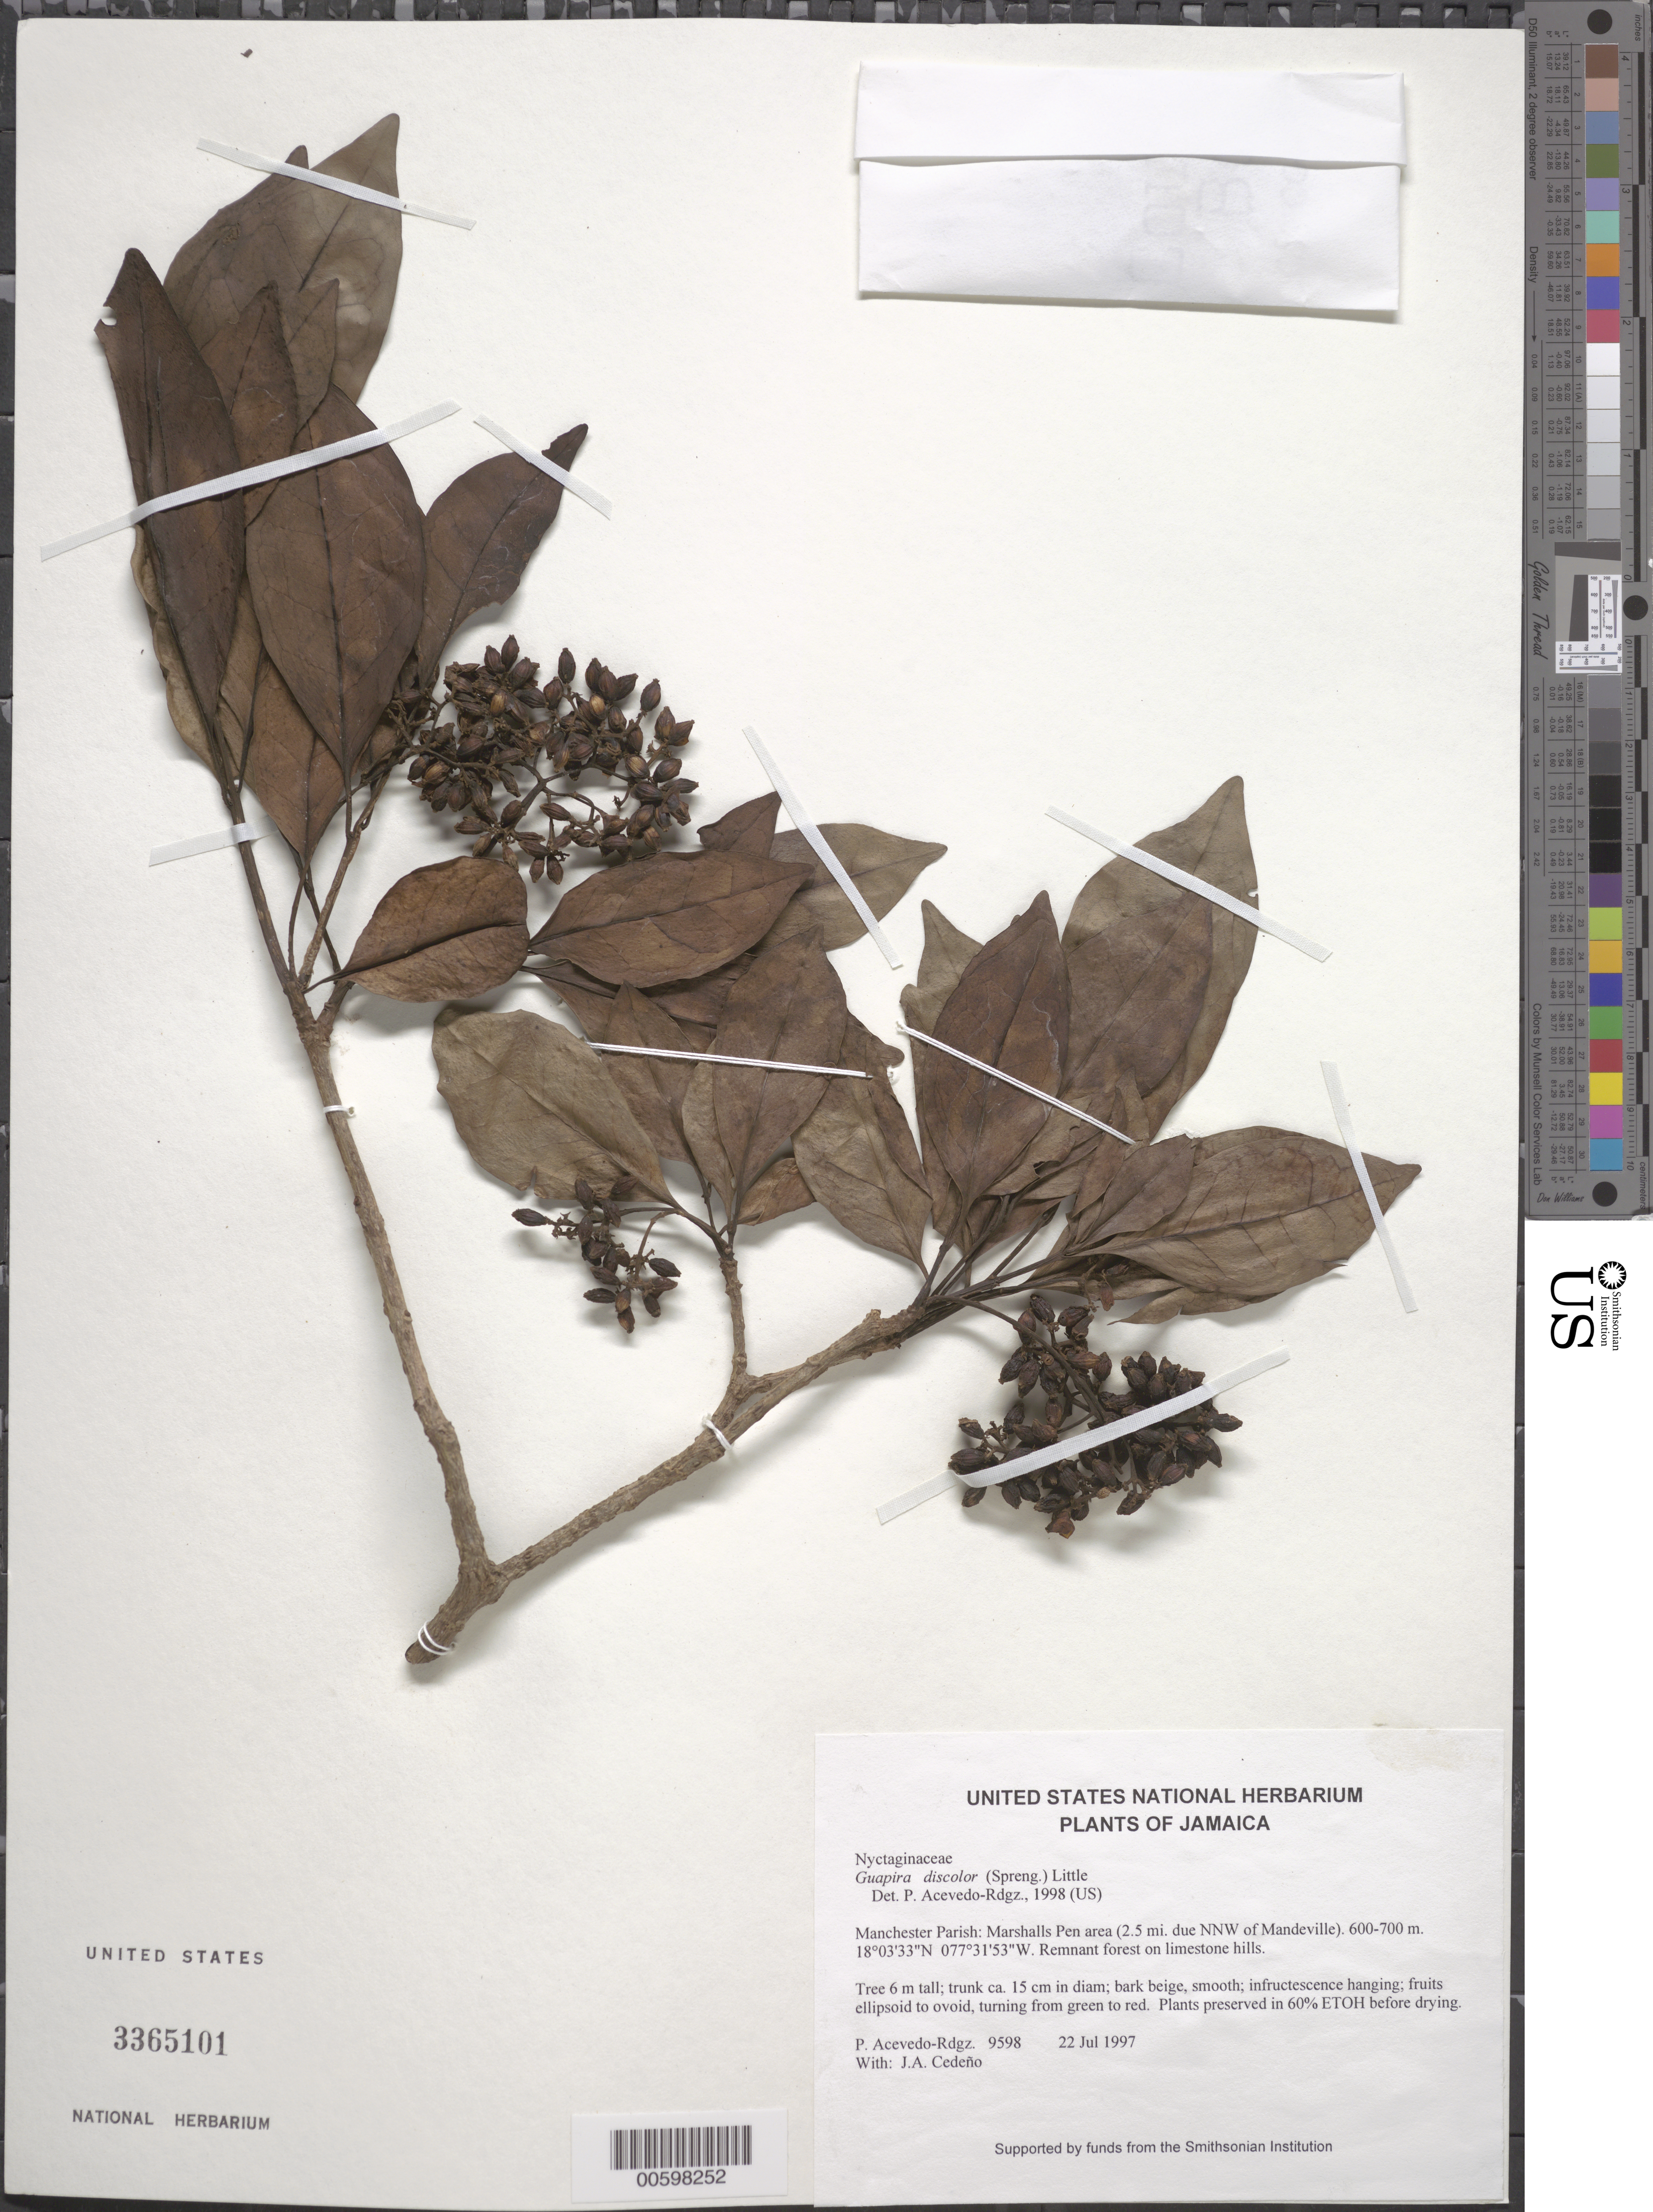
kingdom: Plantae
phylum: Tracheophyta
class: Magnoliopsida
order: Caryophyllales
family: Nyctaginaceae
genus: Guapira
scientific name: Guapira discolor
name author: (Spreng.) Little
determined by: Acevedo-Rodríguez, P., (BOT), Smithsonian Institution - National Museum of Natural History (UNITED STATES)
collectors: P. Acevedo-Rodr. & J. A. Cedeño M.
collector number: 9598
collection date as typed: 22 Jul 1997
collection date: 1997-07-22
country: Jamaica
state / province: Manchester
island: Jamaica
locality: Manchester Parish: Marshalls Pen area (2.5 mi. due NNW of Mandeville).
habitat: Remnant forest on limestone hills.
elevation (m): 600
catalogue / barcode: US 3365101